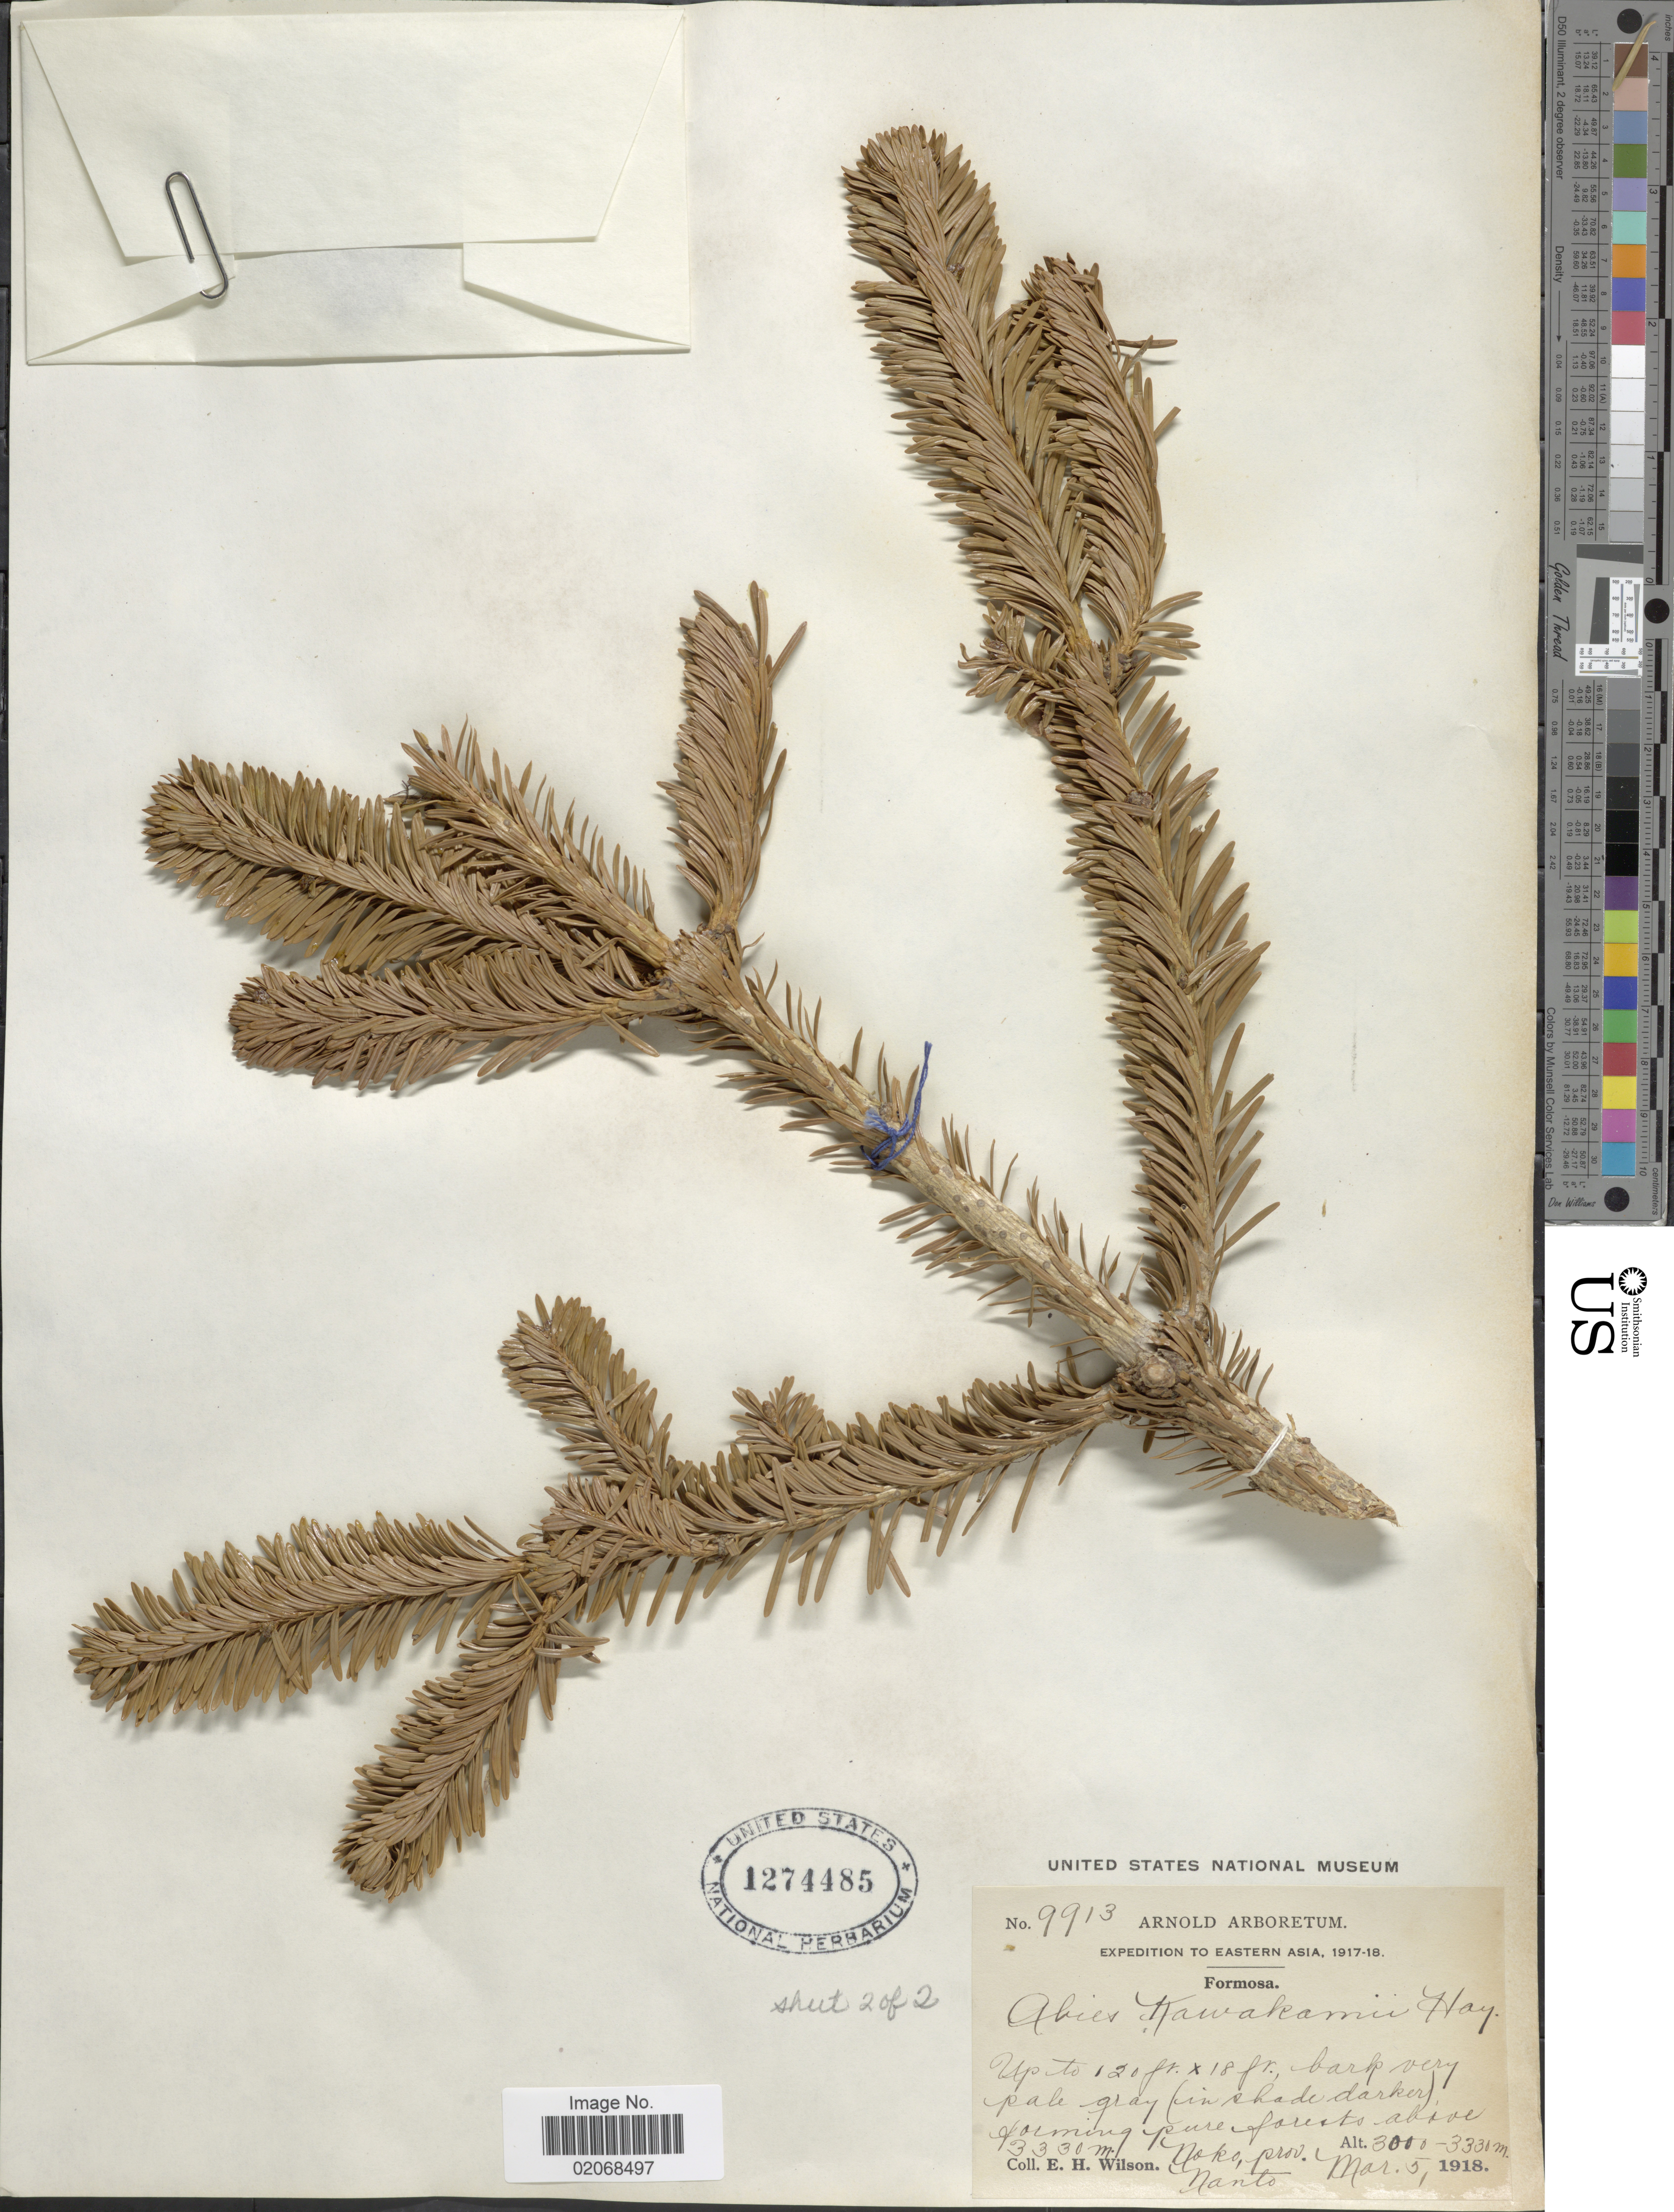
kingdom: Plantae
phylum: Tracheophyta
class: Pinopsida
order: Pinales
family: Pinaceae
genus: Abies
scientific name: Abies kawakamii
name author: (Hayata) T. Itô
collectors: E. Wilson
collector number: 9913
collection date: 1918-03-05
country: Taiwan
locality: Eastern Asia, Noko, prov. Nanto, Formosa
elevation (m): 3000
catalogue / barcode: US 1274485